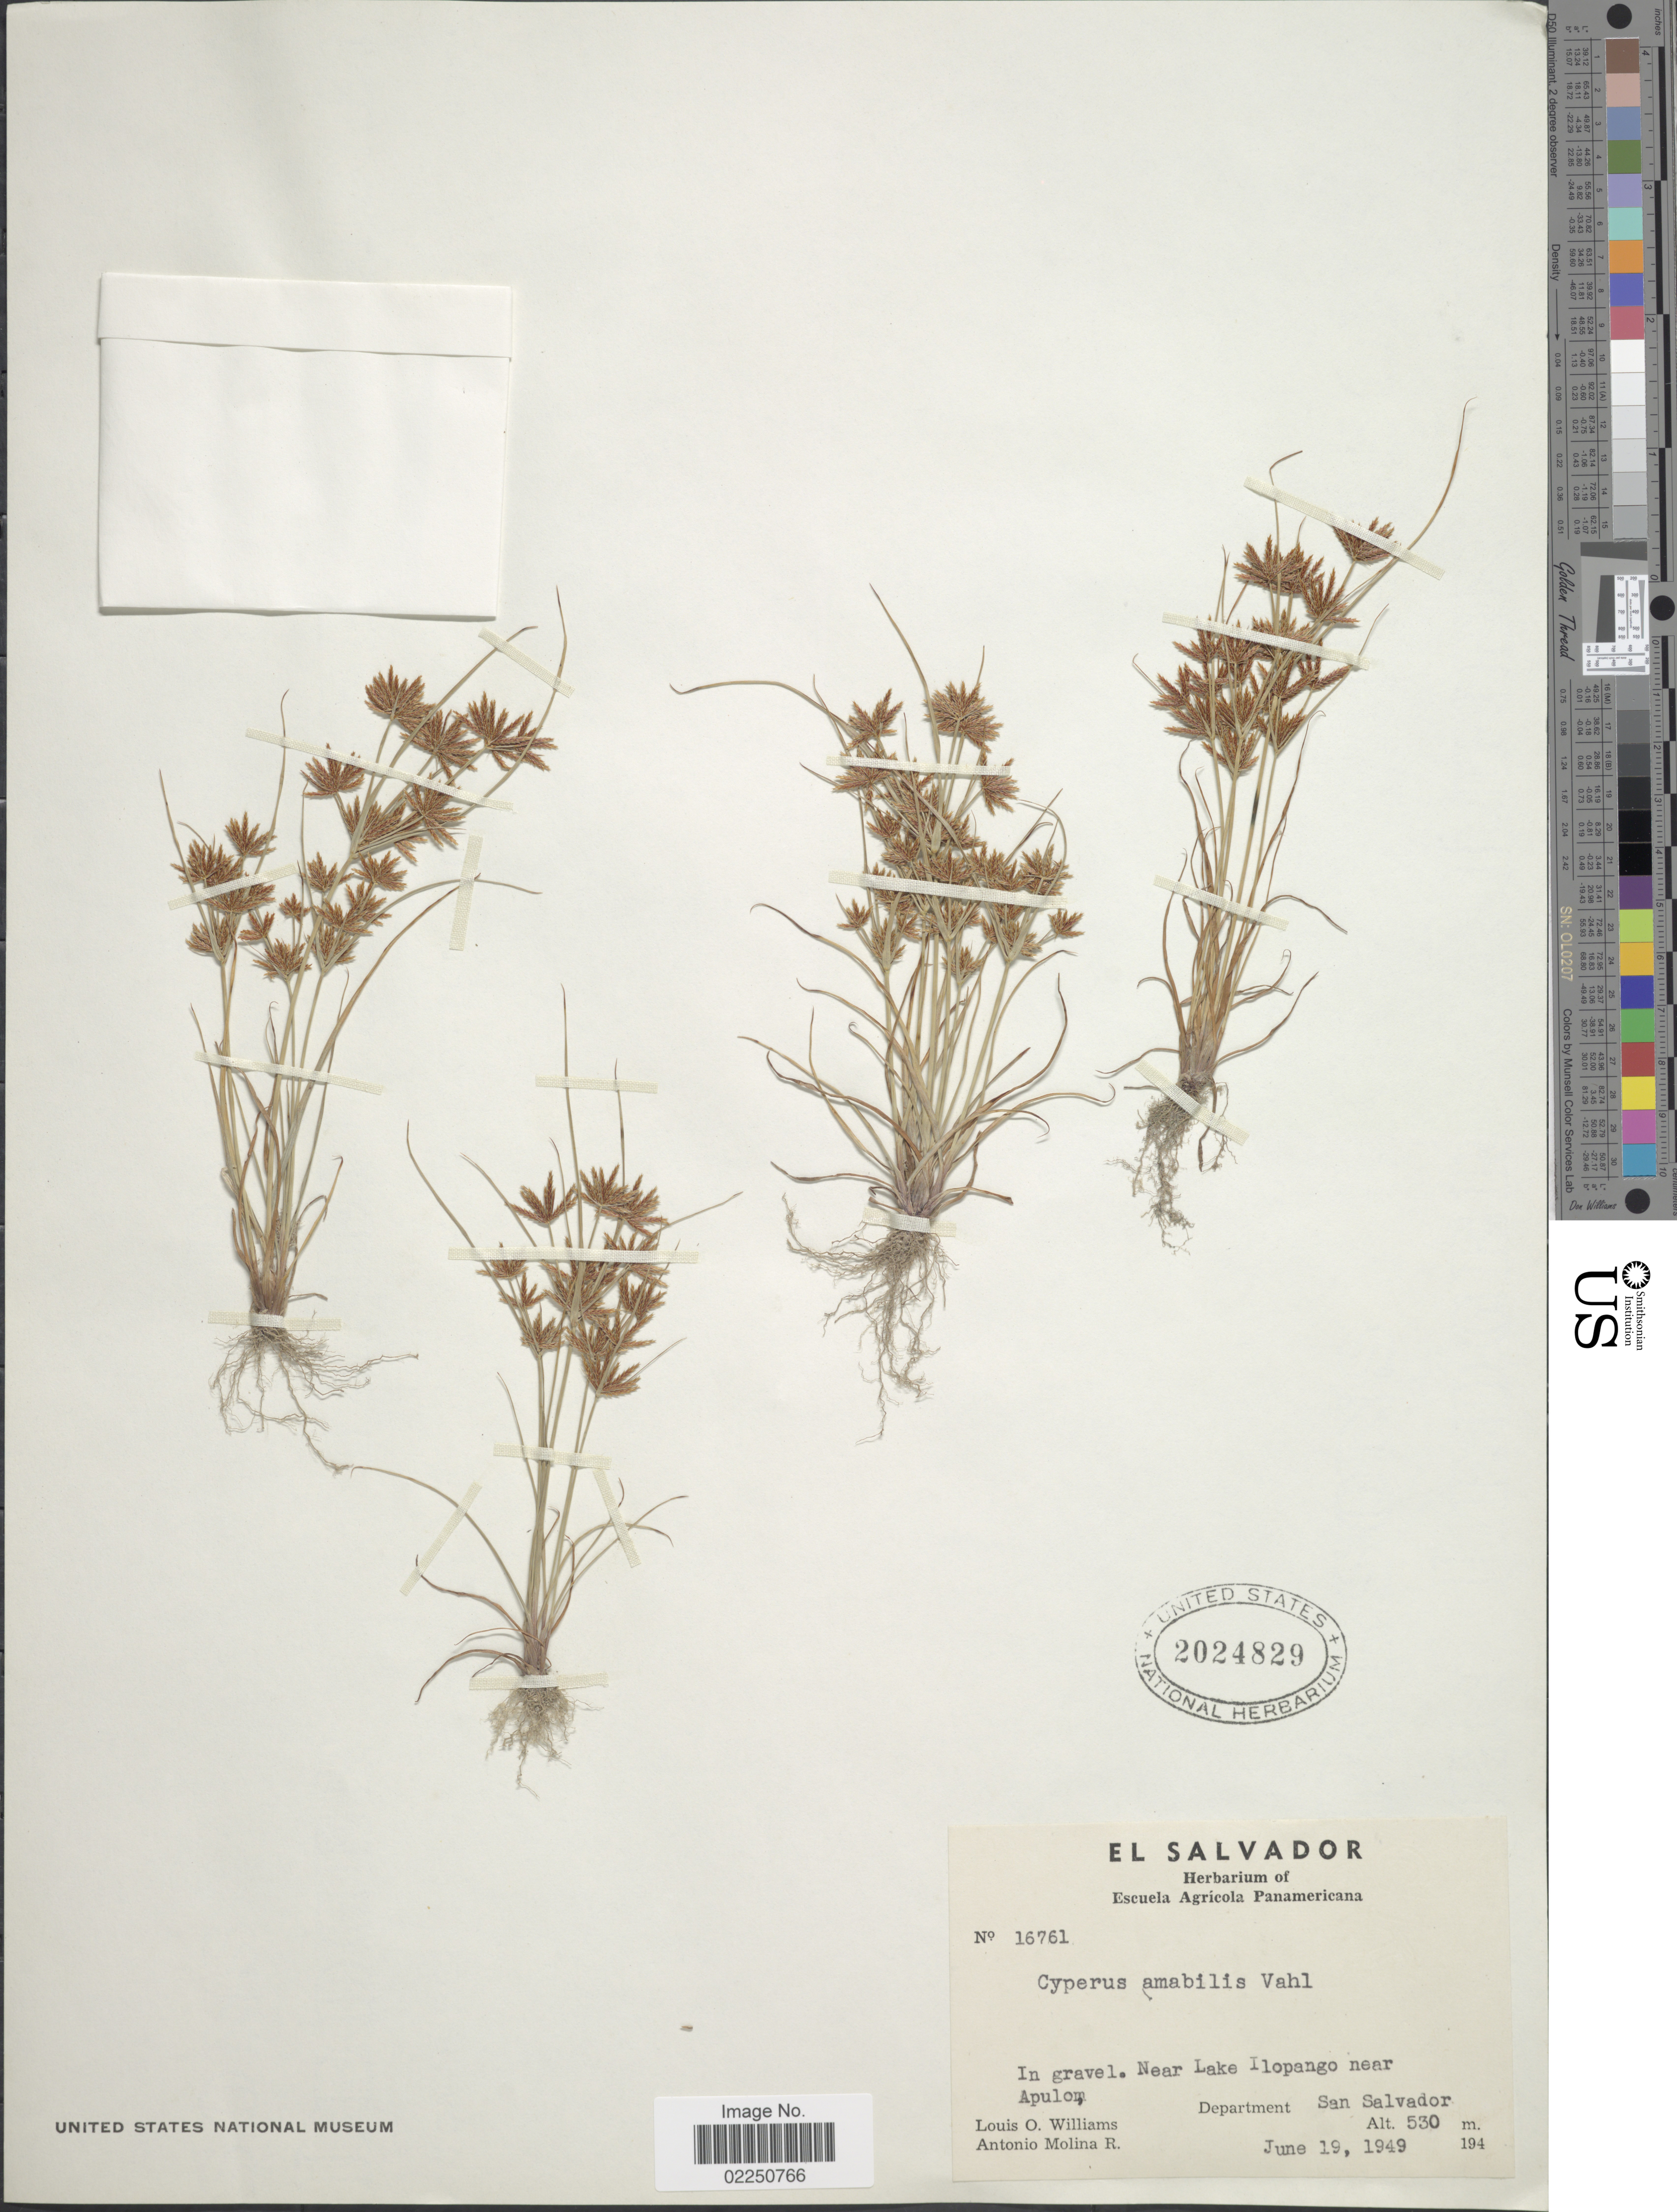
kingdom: Plantae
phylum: Tracheophyta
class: Liliopsida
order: Poales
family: Cyperaceae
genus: Cyperus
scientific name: Cyperus amabilis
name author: Vahl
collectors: L. O. Williams & A. Molina R.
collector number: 16761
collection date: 1949-06-19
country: El Salvador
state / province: San Salvador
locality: Near Lake Ilopango near Apulom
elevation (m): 530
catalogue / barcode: US 2024829